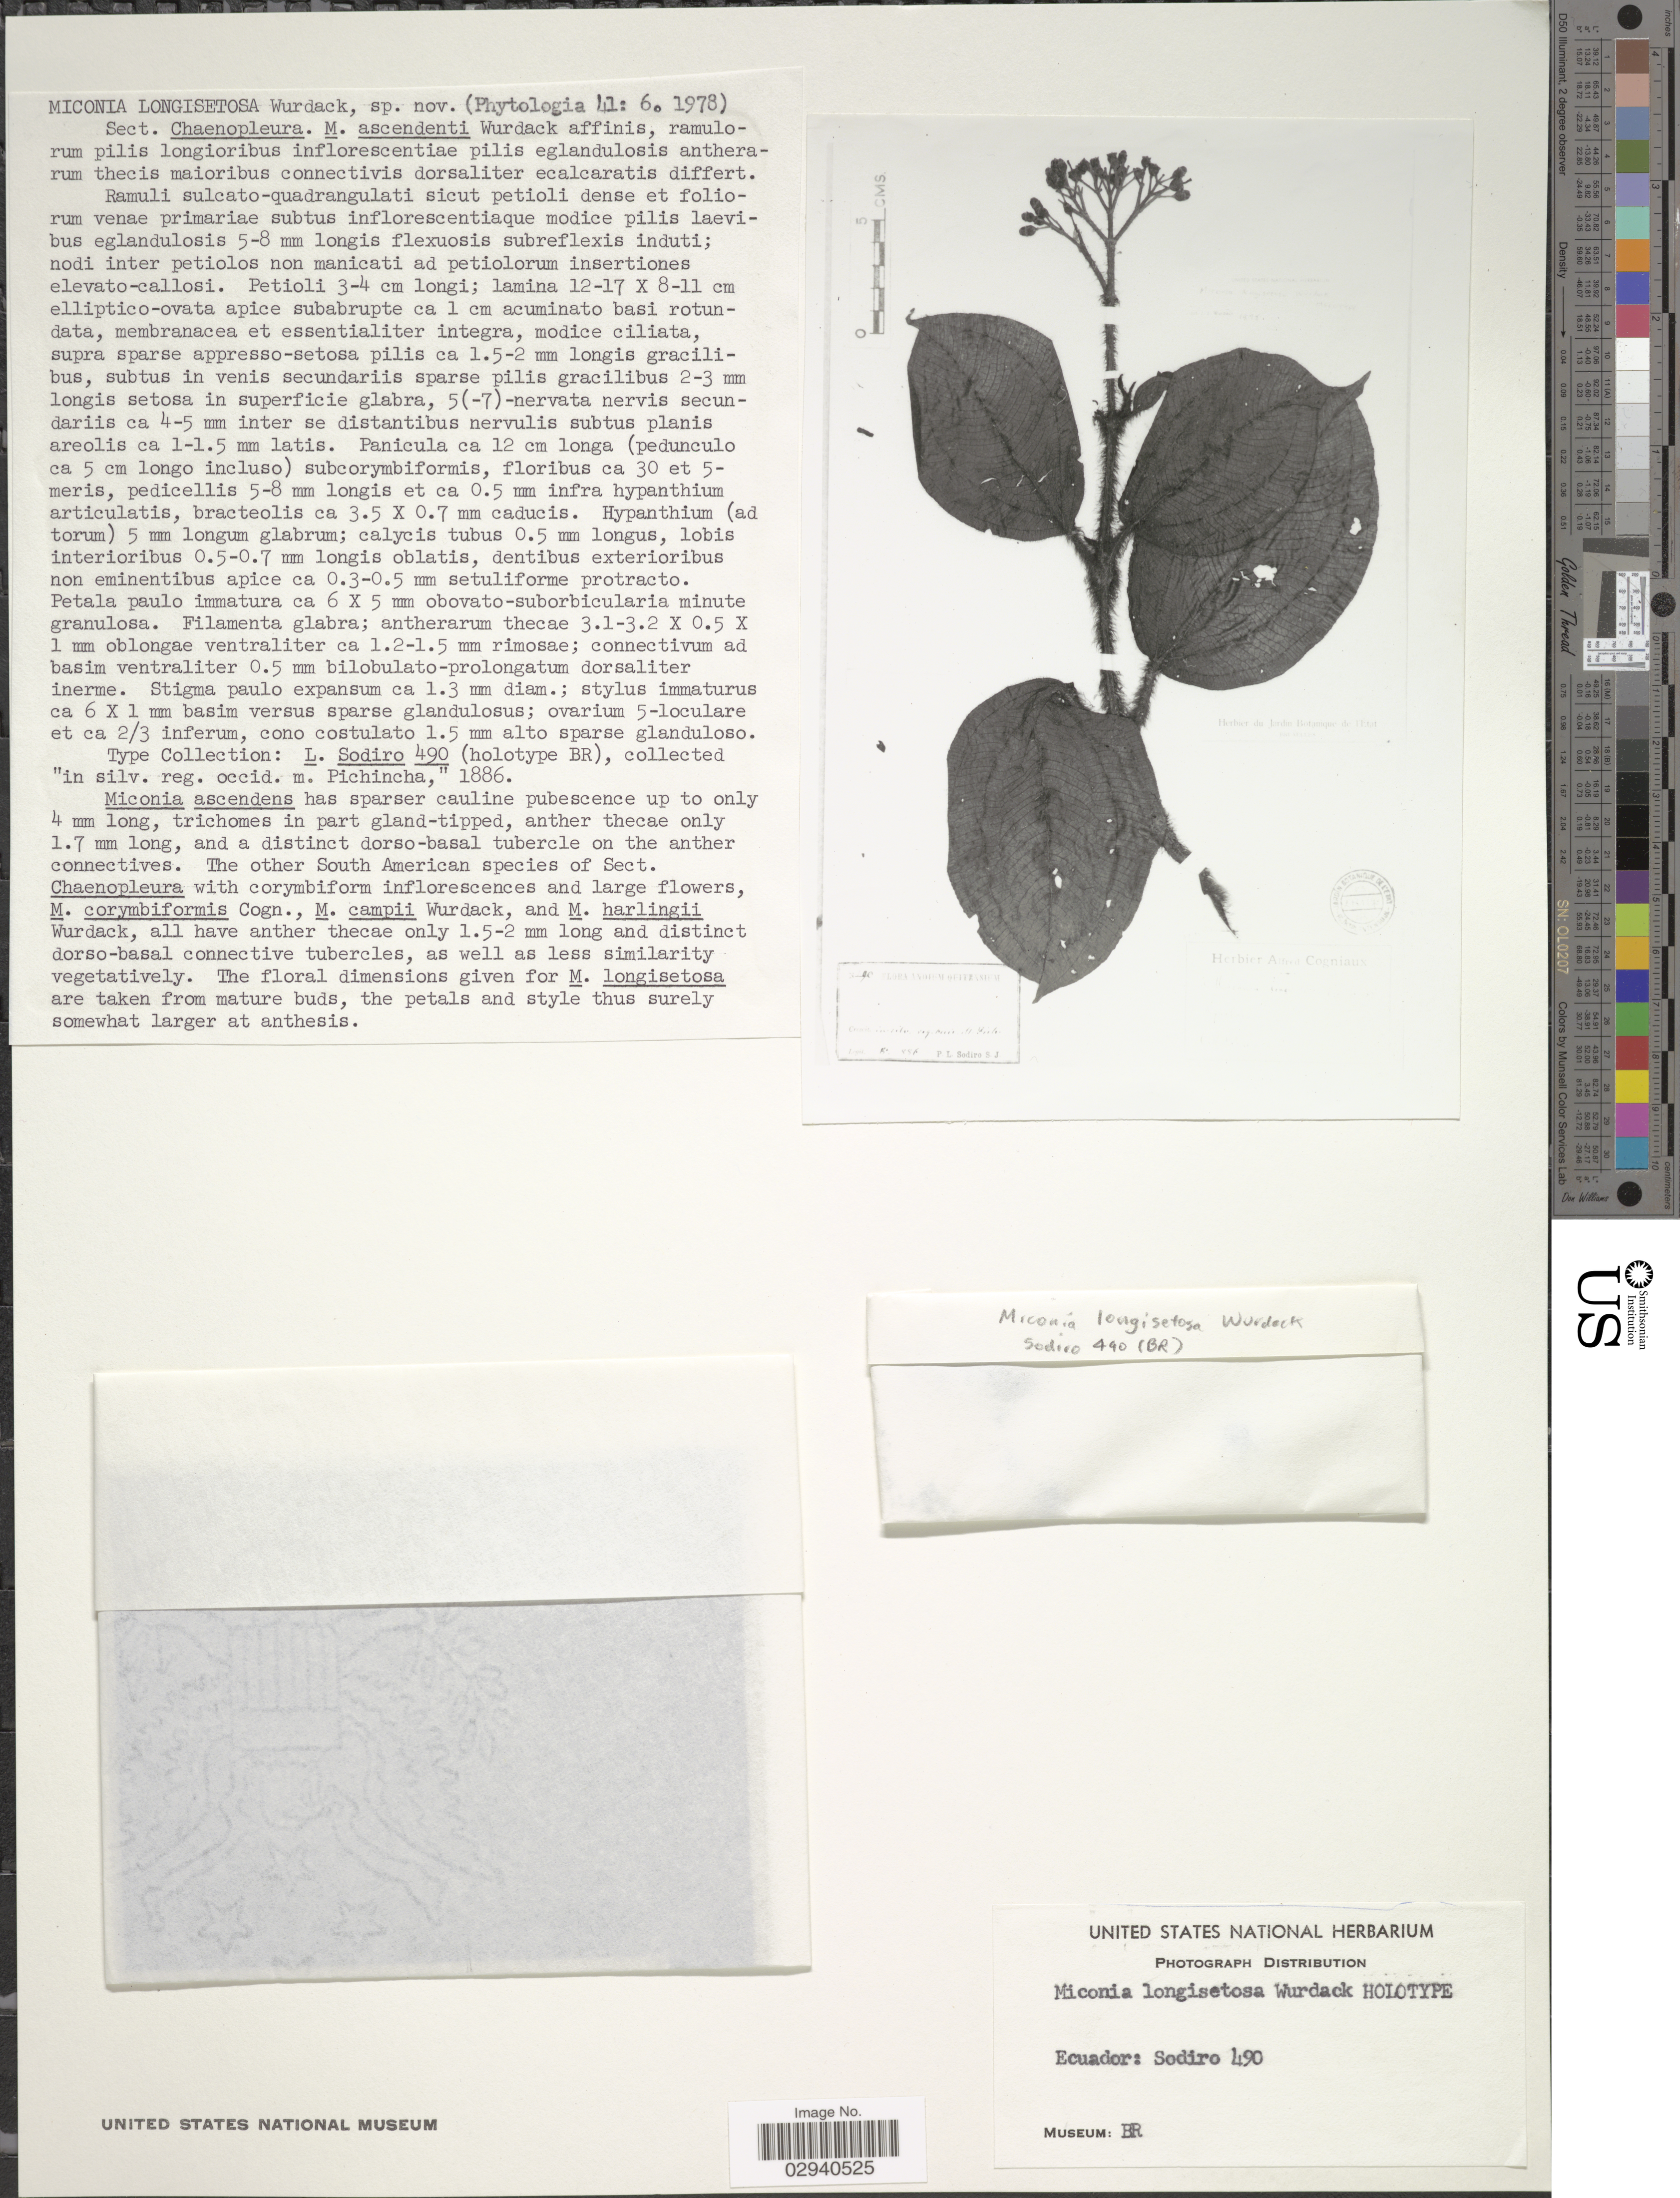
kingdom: Plantae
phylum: Tracheophyta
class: Magnoliopsida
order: Myrtales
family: Melastomataceae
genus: Miconia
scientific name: Miconia longisetosa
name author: Wurdack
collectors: P. Sodiro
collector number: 490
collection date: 1886-08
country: Ecuador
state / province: Pichincha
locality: in silv. reg. occid. m. Pichina